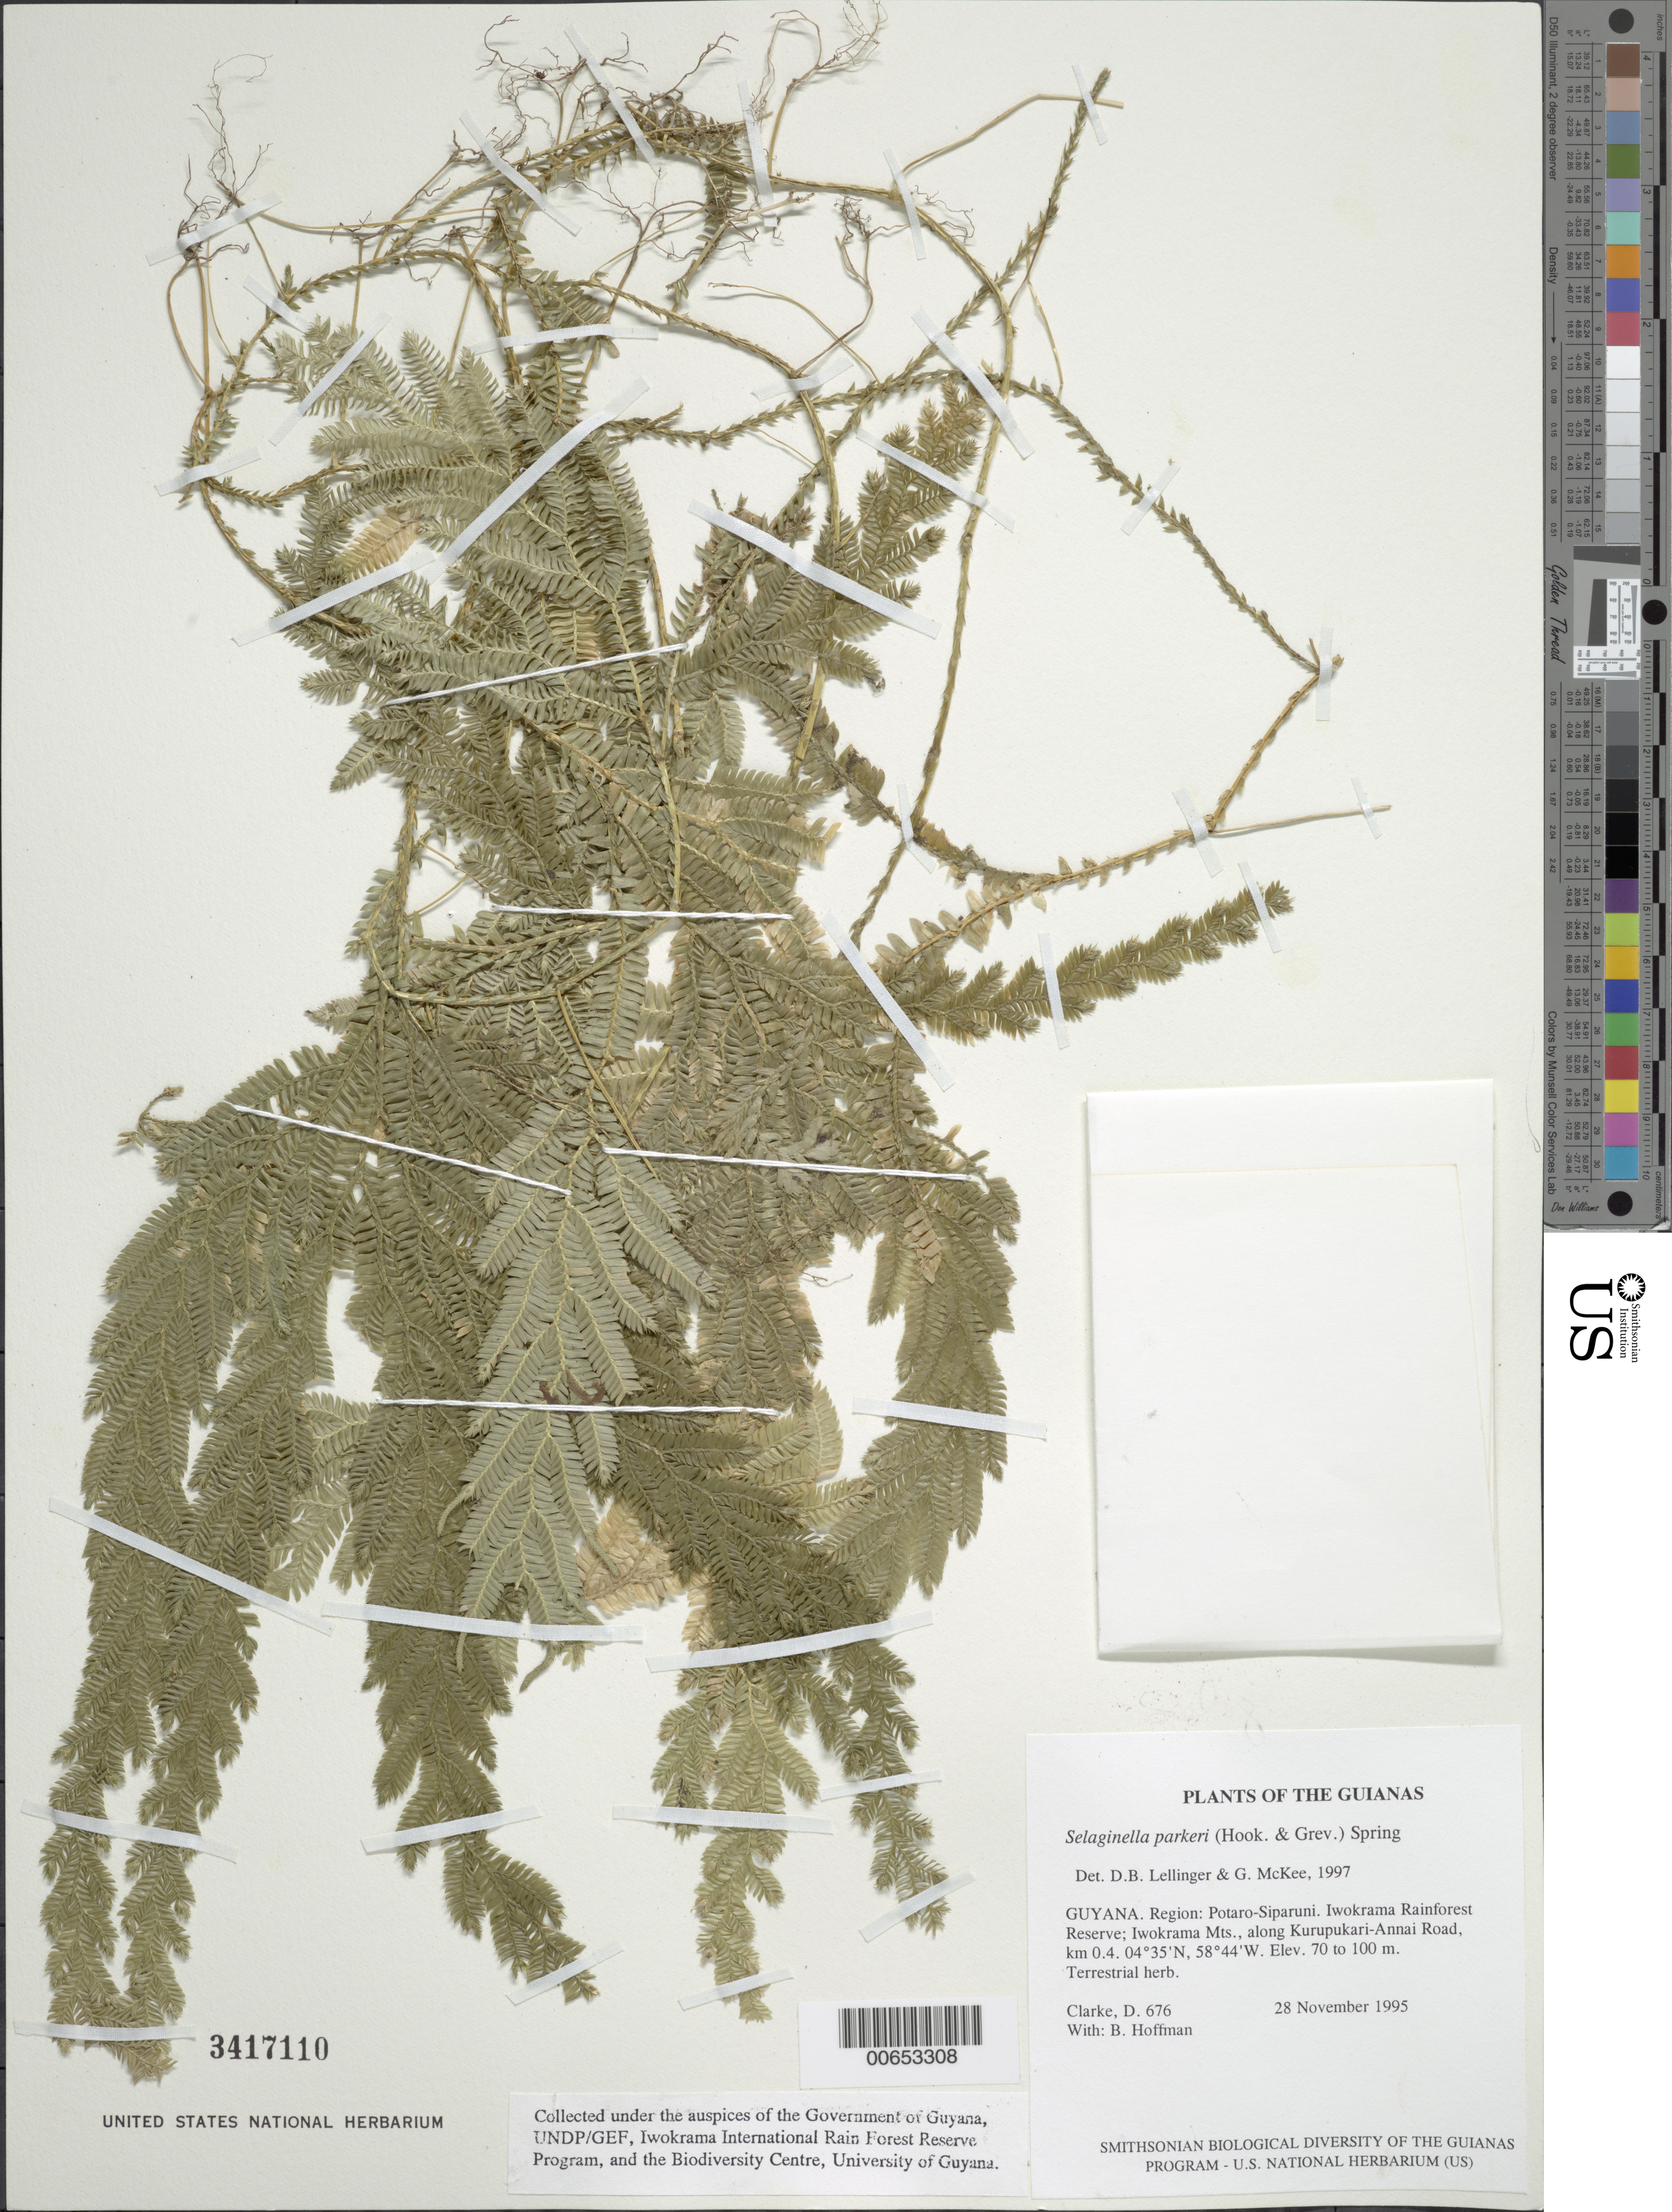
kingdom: Plantae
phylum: Tracheophyta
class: Lycopodiopsida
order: Selaginellales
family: Selaginellaceae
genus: Selaginella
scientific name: Selaginella parkeri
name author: (Hook. & Grev.) Spring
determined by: Lellinger, D. B.; McKee, G. S.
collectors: H. D. Clarke & B. Hoffman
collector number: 676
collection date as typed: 28 November 1995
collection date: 1995-11-28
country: Guyana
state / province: Potaro-Siparuni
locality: Iwokrama Rainforest Reserve; Iwokrama Mts., along Kurupukari-Annai Road, km 0.4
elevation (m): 70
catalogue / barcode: US 3417110